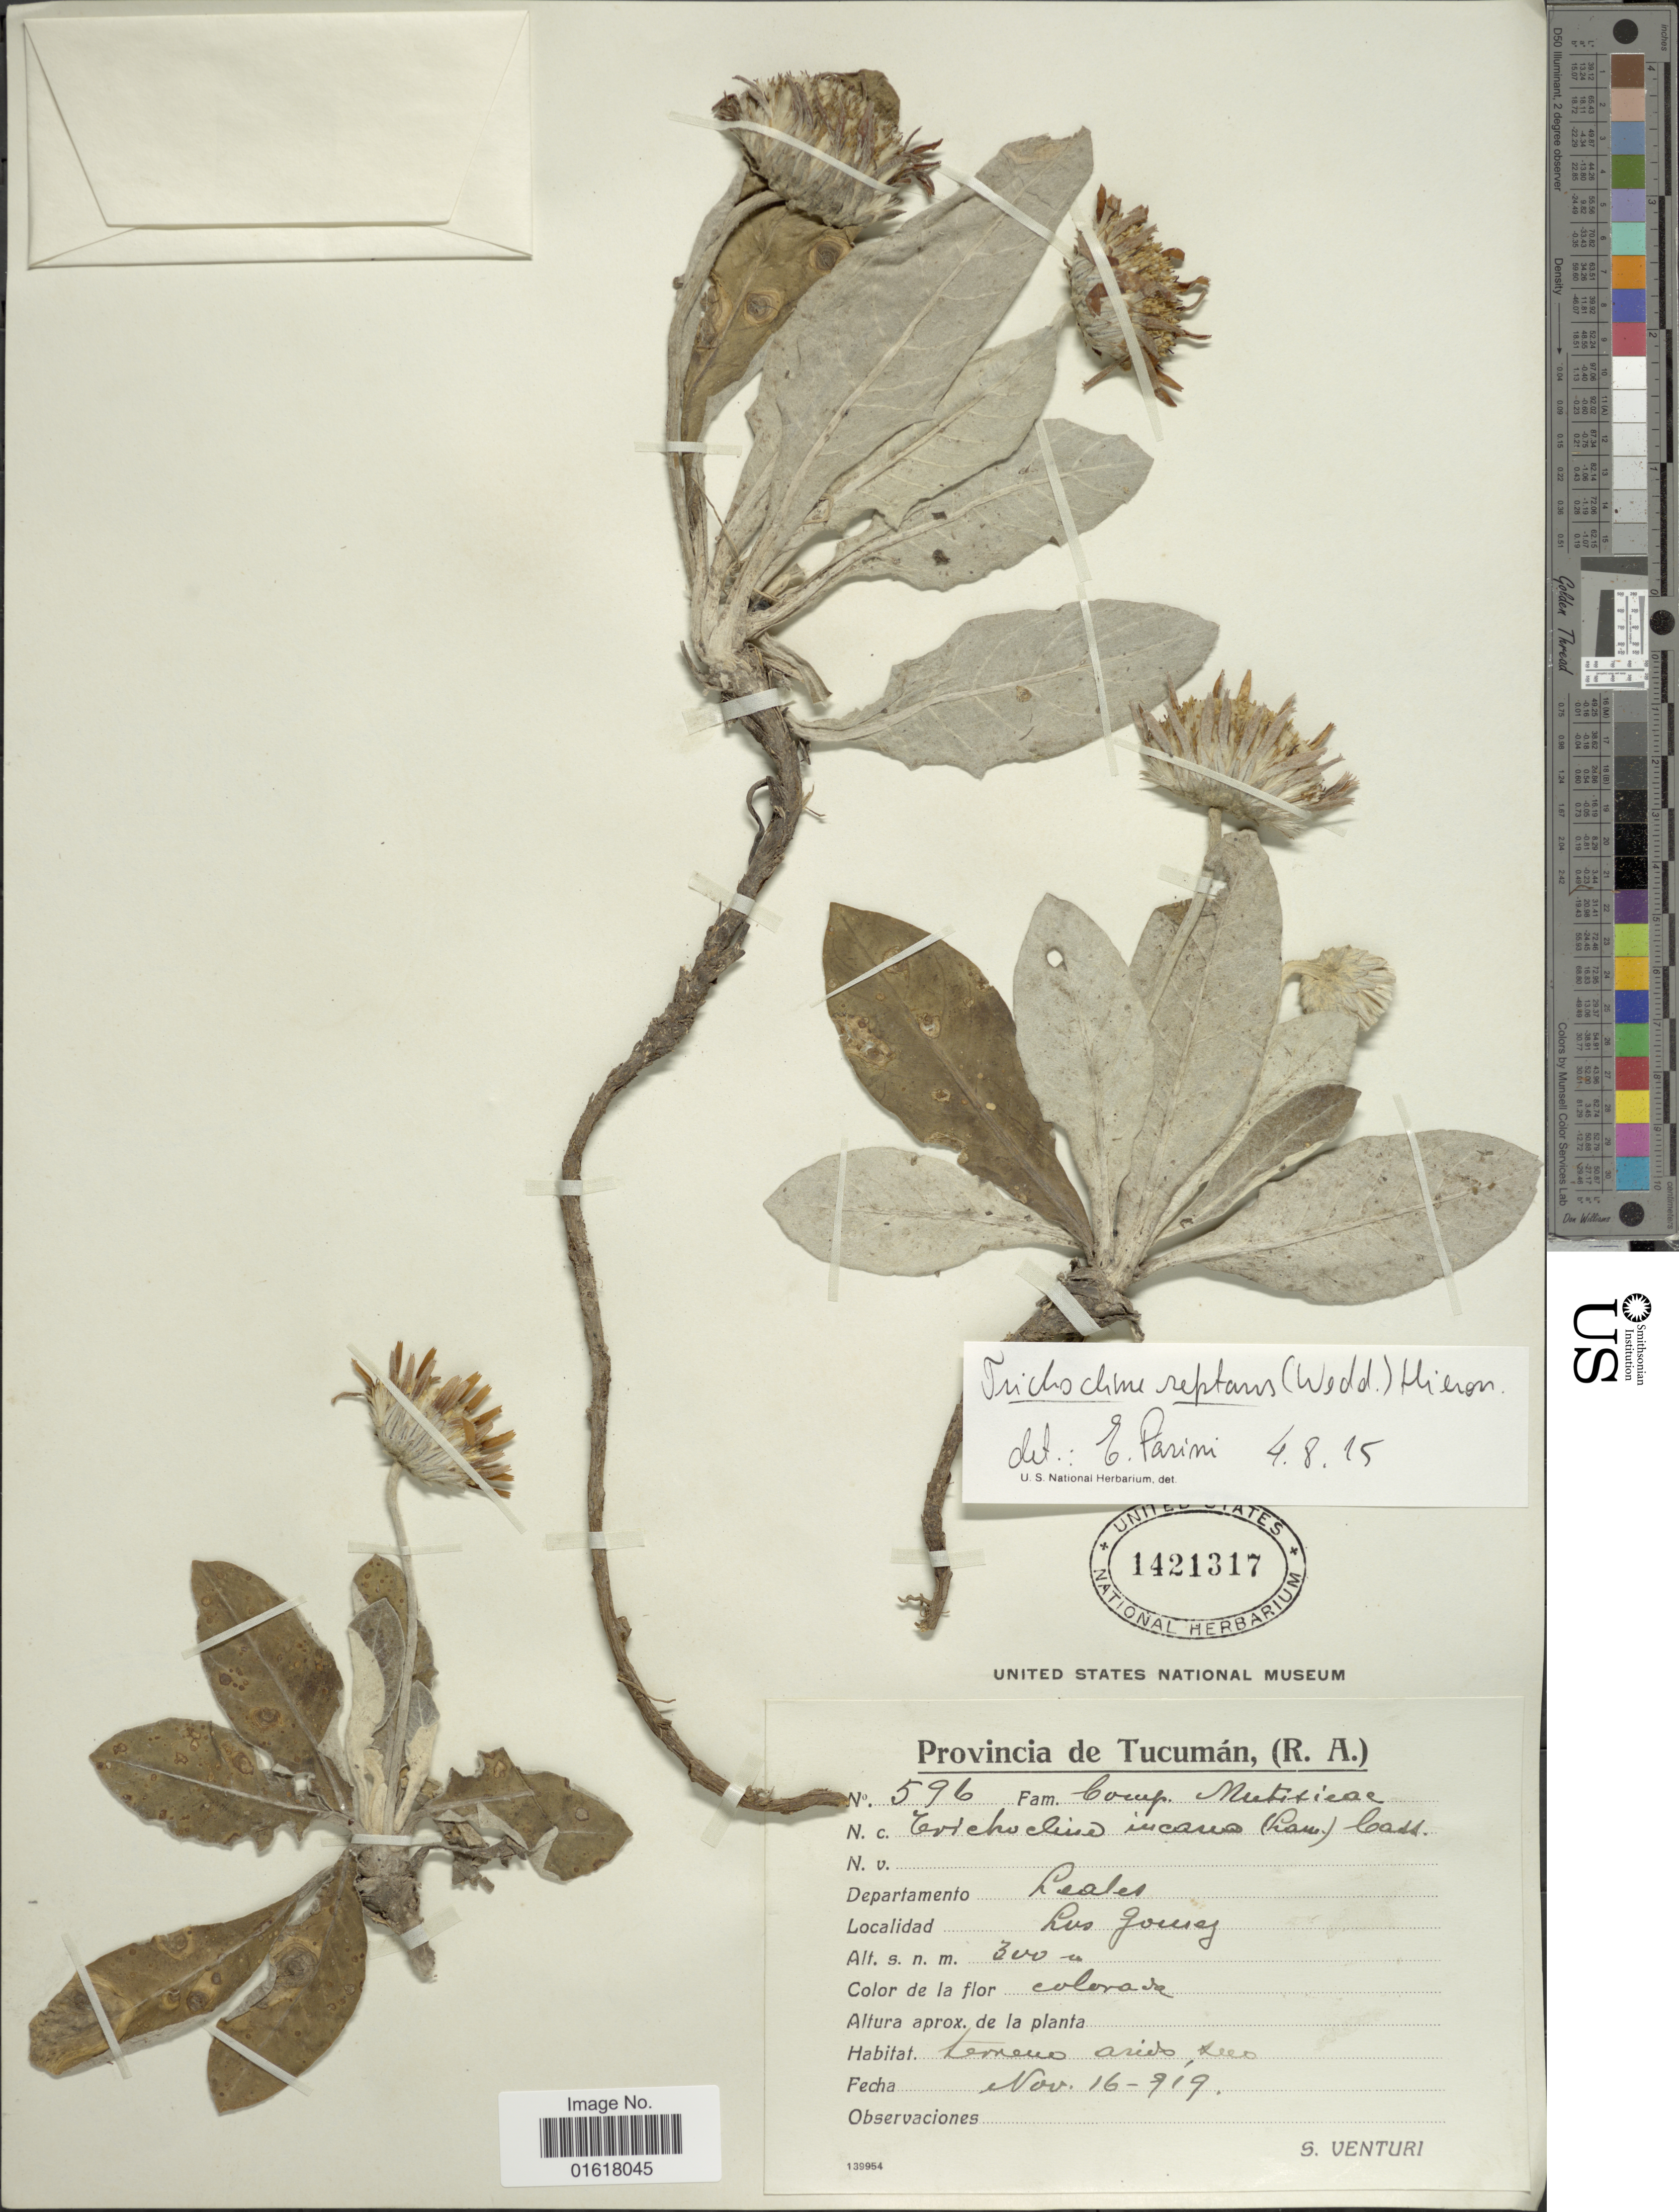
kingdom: Plantae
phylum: Tracheophyta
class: Magnoliopsida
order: Asterales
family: Asteraceae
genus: Trichocline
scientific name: Trichocline reptans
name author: (Wedd.) Hieron.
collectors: S. Venturi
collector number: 596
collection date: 1919-11-16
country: Argentina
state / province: Tucumán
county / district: Leales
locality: Los Gómez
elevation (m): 300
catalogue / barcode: US 1421317